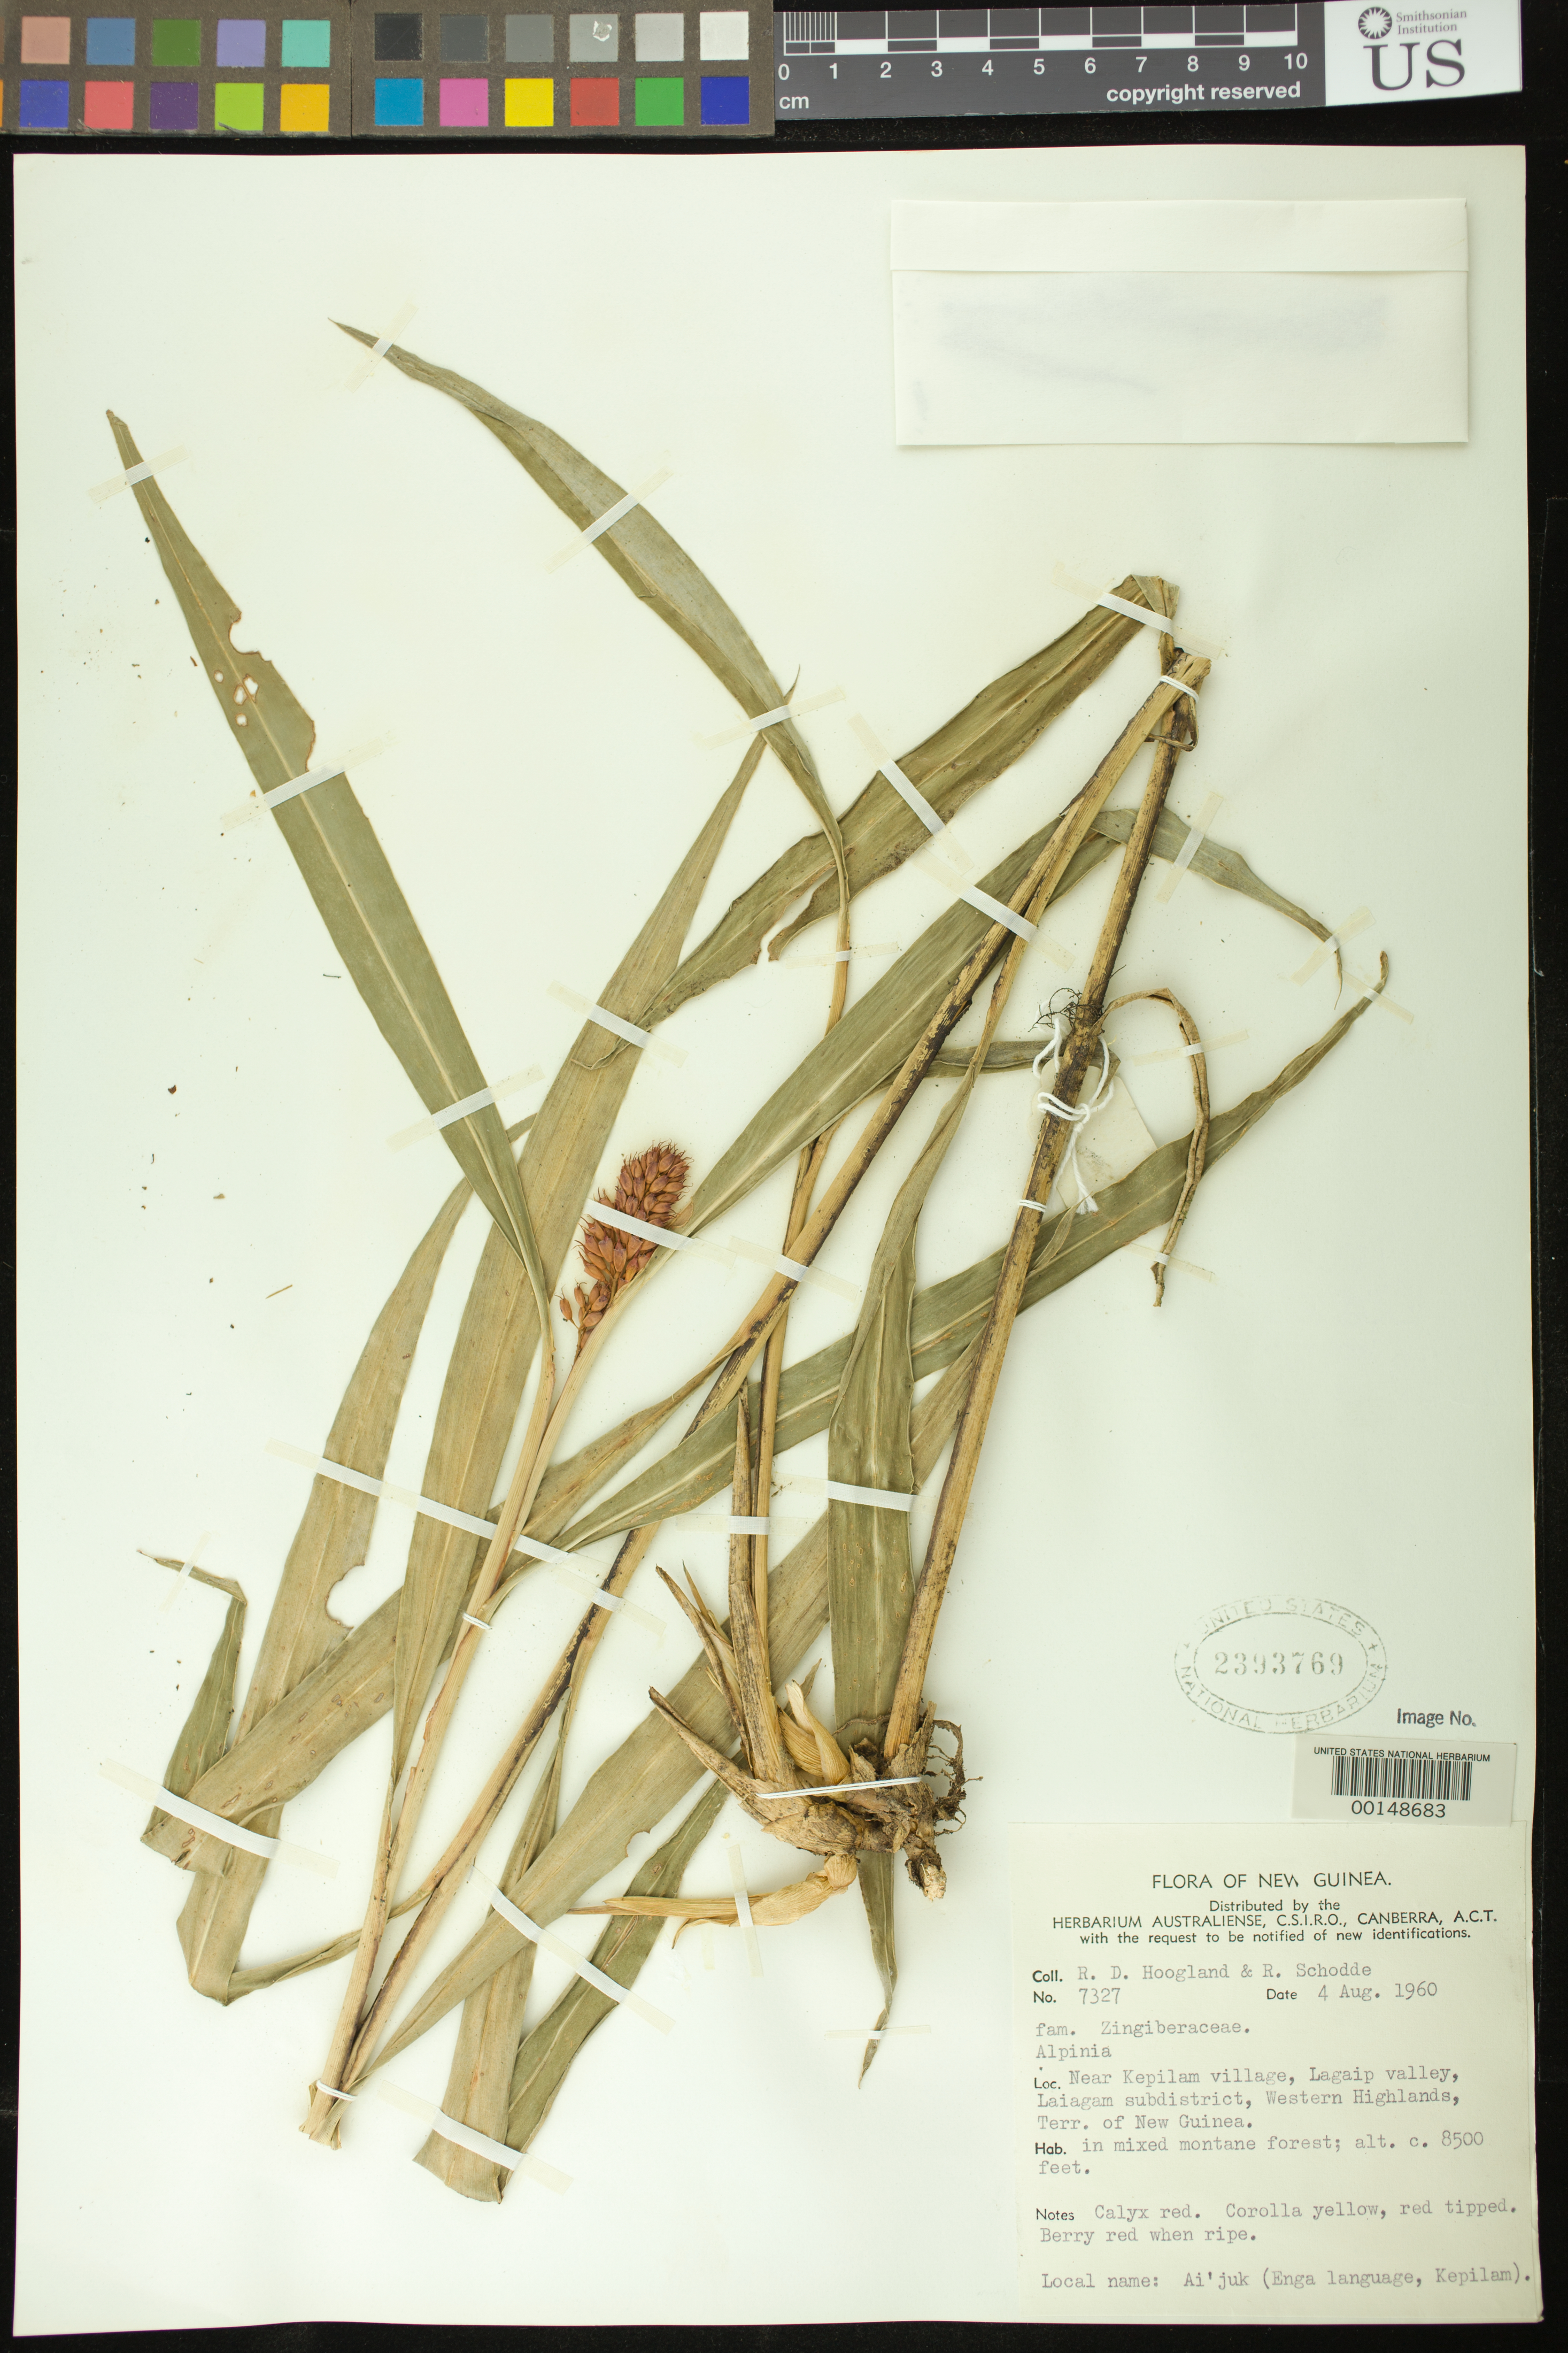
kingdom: Plantae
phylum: Tracheophyta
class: Liliopsida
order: Zingiberales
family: Zingiberaceae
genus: Alpinia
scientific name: Alpinia sp.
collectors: R. D. Hoogland & R. Schodde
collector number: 7327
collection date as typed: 04 Aug 1960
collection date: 1960-08-04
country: Papua New Guinea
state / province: Enga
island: New Guinea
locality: Near kepilam village, lagaip valley, laiagam subdistrict. [localities formerly within western highlands province.]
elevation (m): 2591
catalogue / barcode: US 2393769